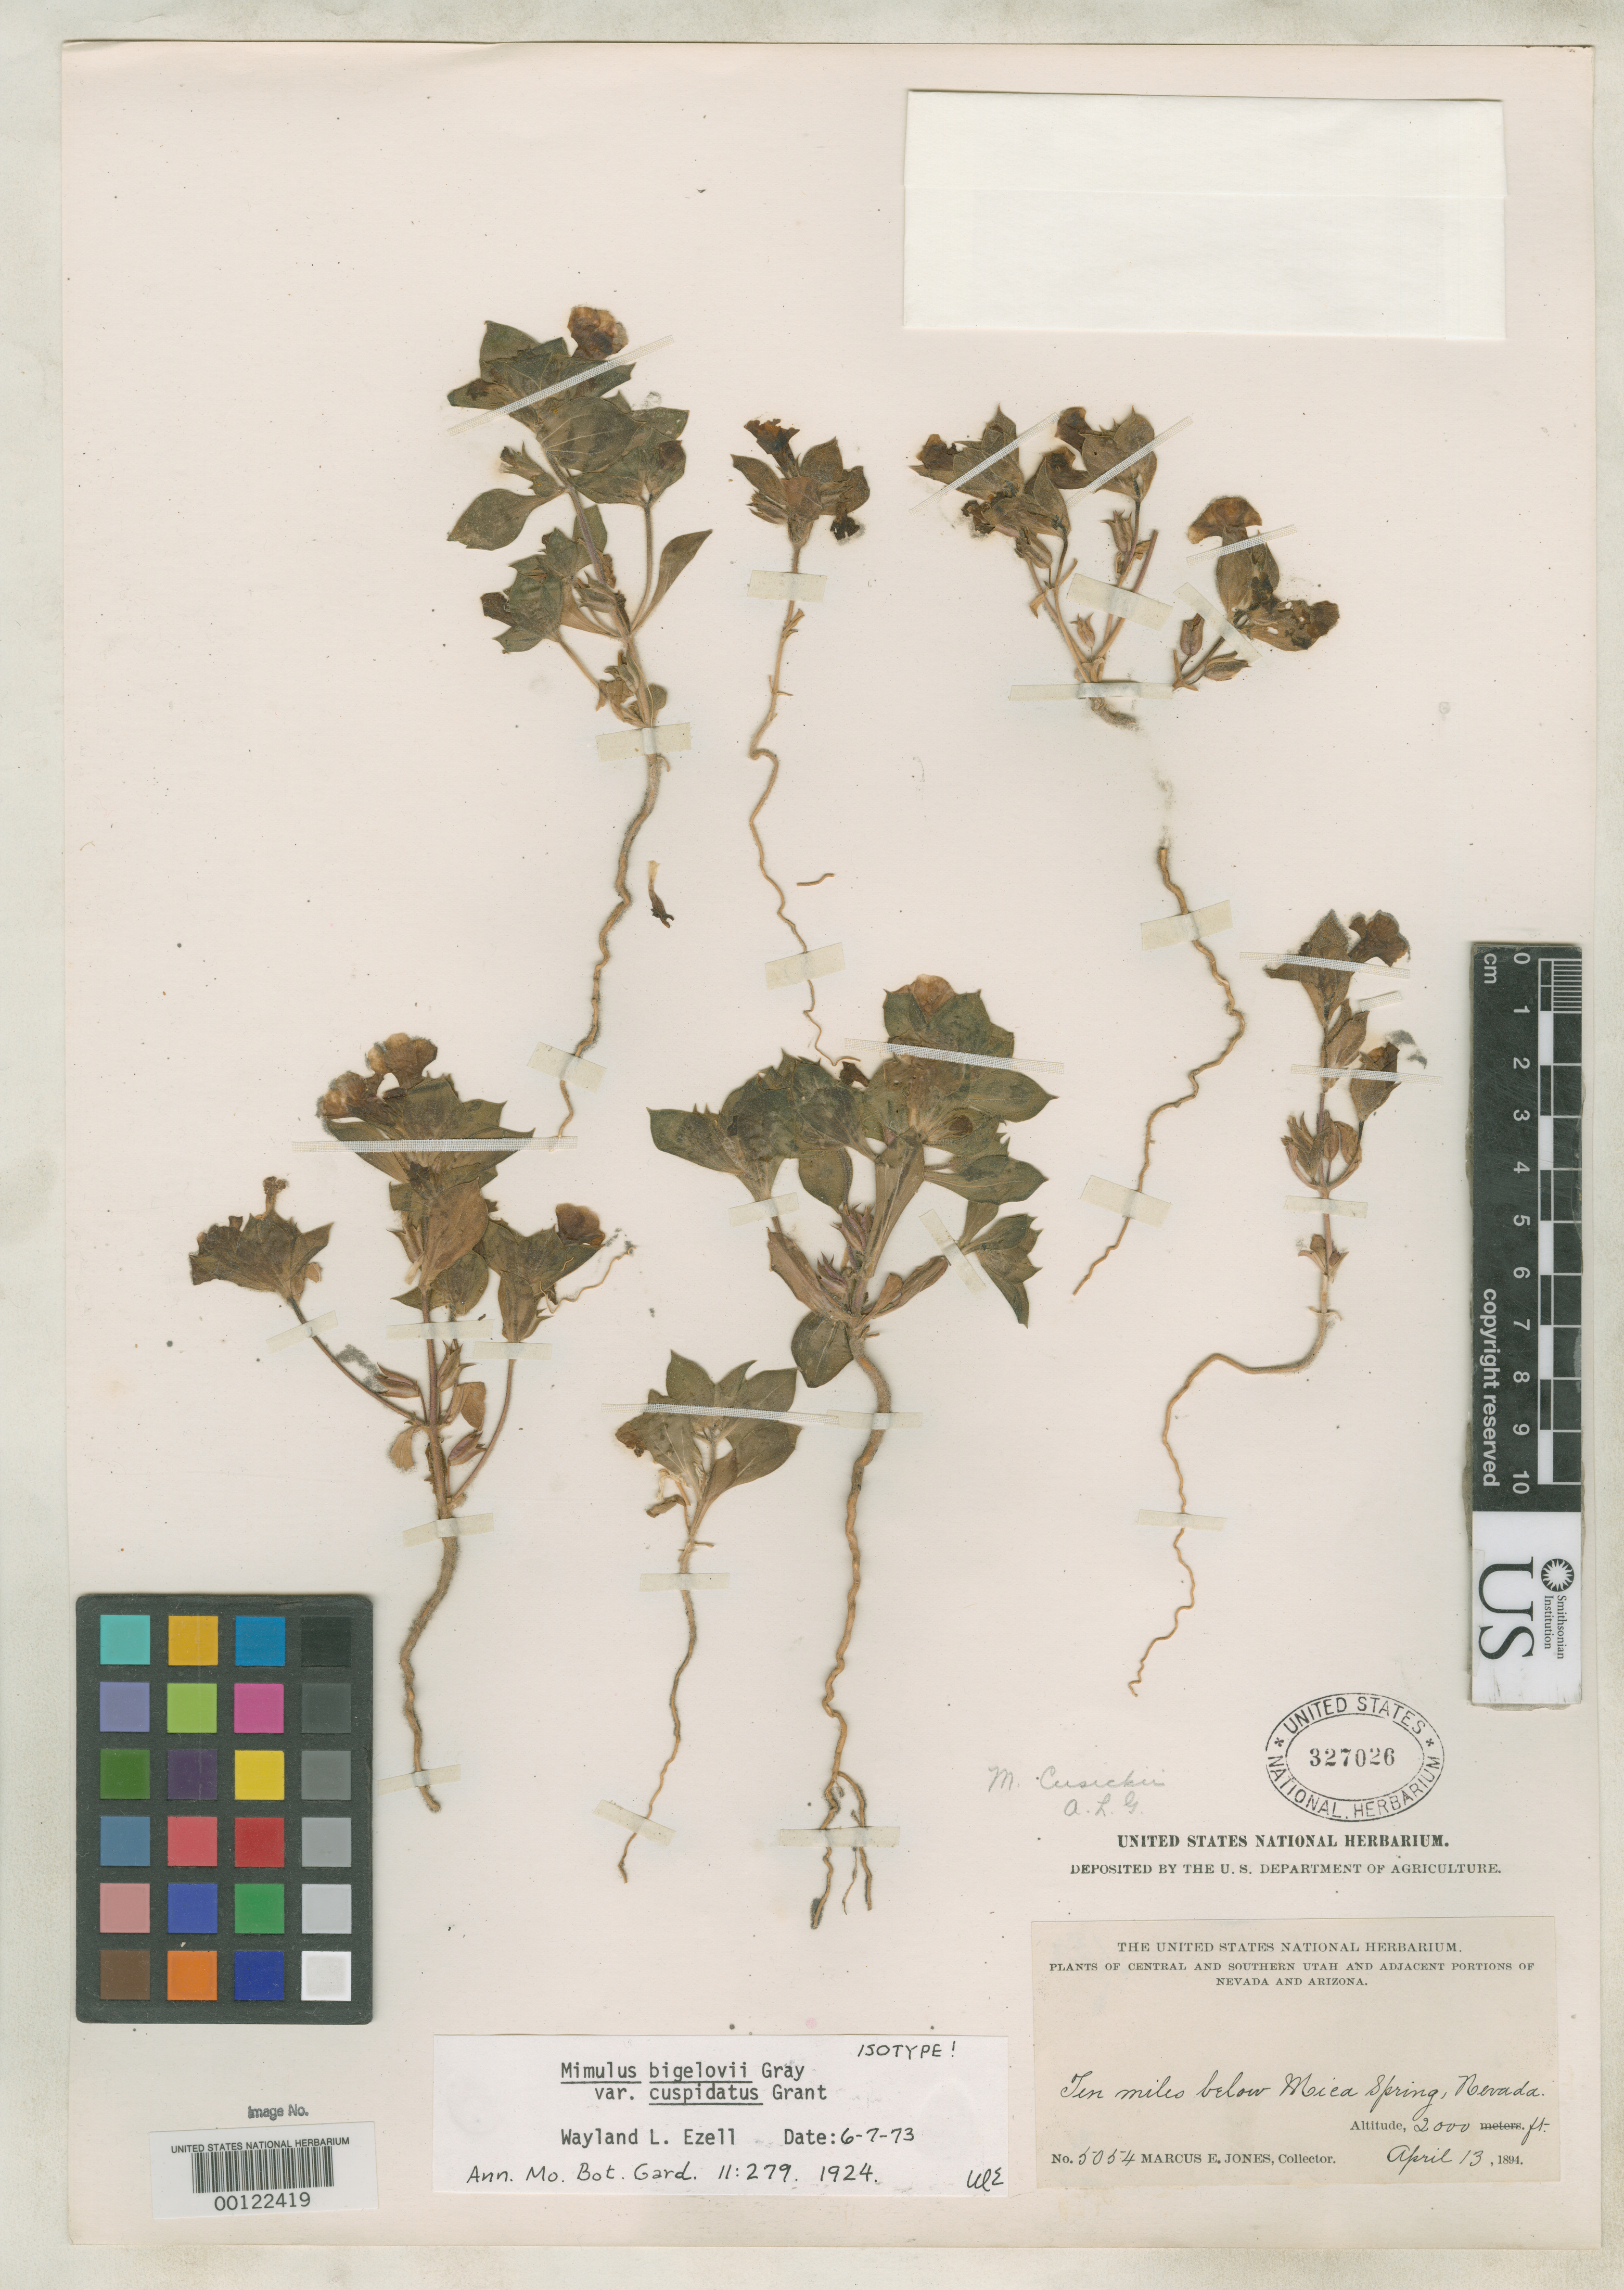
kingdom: Plantae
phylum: Tracheophyta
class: Magnoliopsida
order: Lamiales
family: Phrymaceae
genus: Mimulus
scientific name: Mimulus bigelovii var. cuspidatus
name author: A.L. Grant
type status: Isotype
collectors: M. E. Jones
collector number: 5054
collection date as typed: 13 Apr 1894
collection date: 1894-04-13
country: United States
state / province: Nevada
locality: Ten miles below Mica Spring; alt. 2000 ft.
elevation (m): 610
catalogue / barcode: US 327026